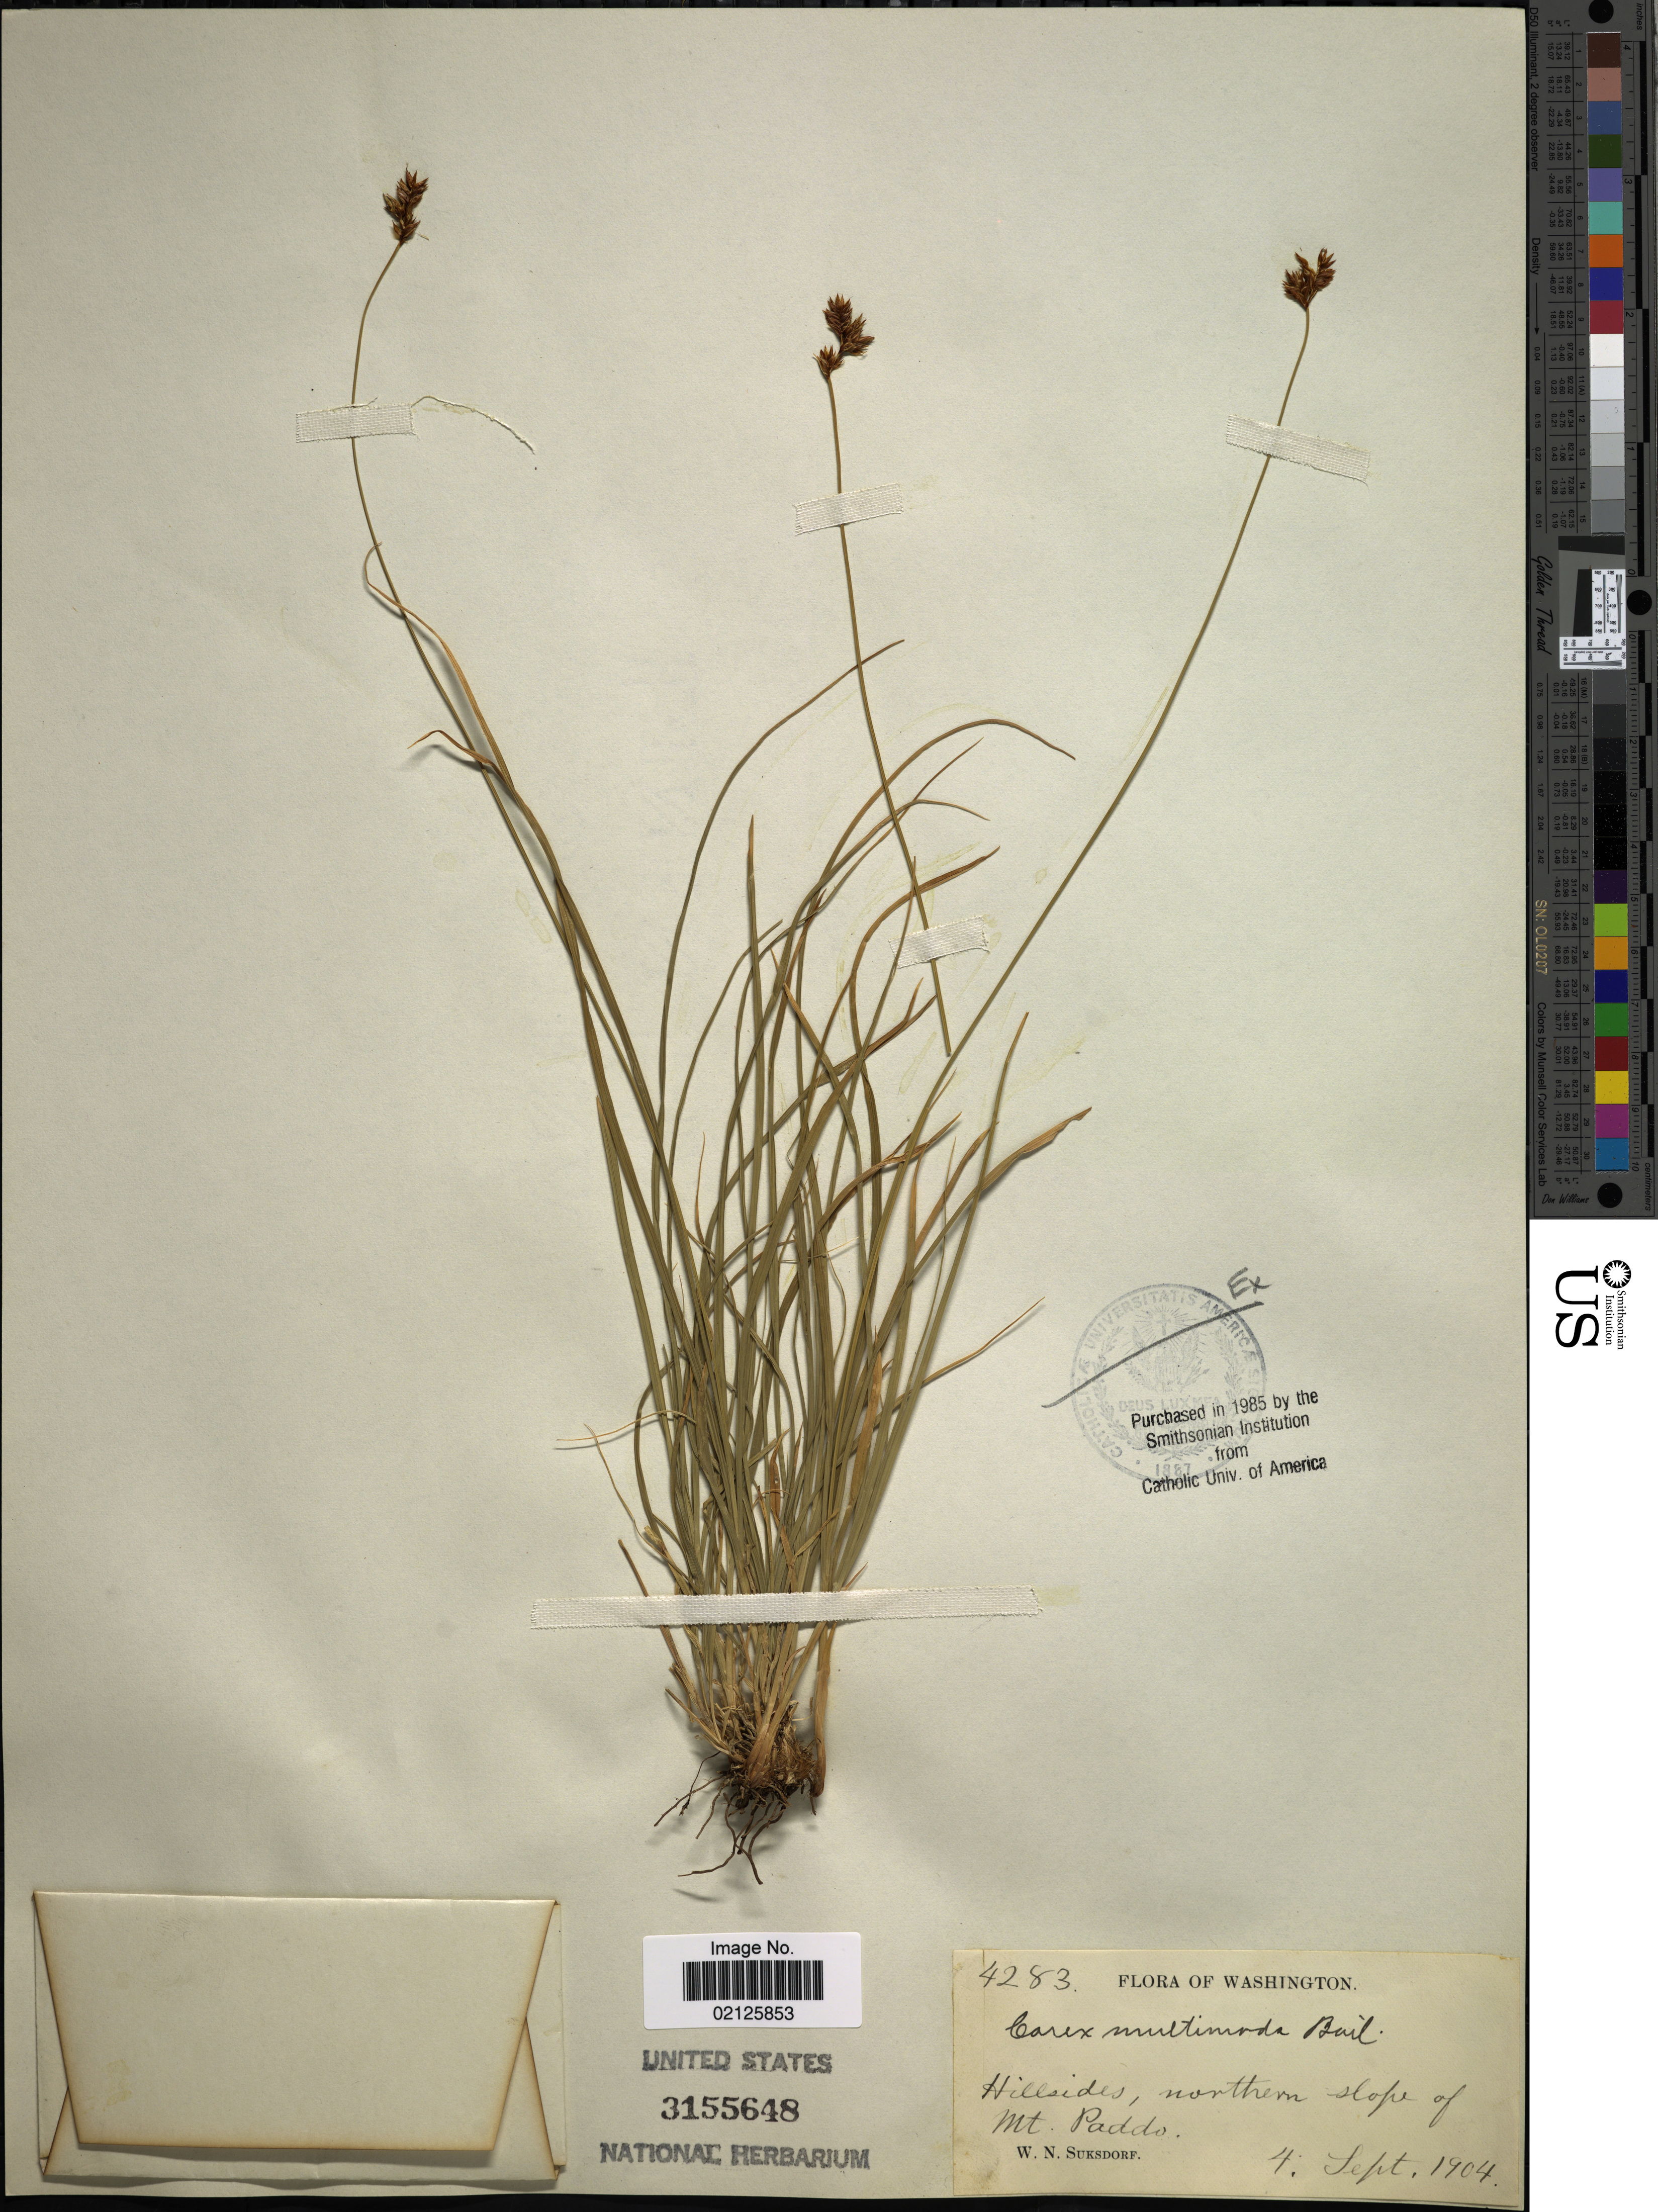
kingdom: Plantae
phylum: Tracheophyta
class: Liliopsida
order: Poales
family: Cyperaceae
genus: Carex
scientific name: Carex preslii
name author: Steud.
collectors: W. N. Suksdorf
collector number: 4283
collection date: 1904-09-04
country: United States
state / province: Washington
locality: Hillsides, northern slope of Mt Paddo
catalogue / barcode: US 3155648